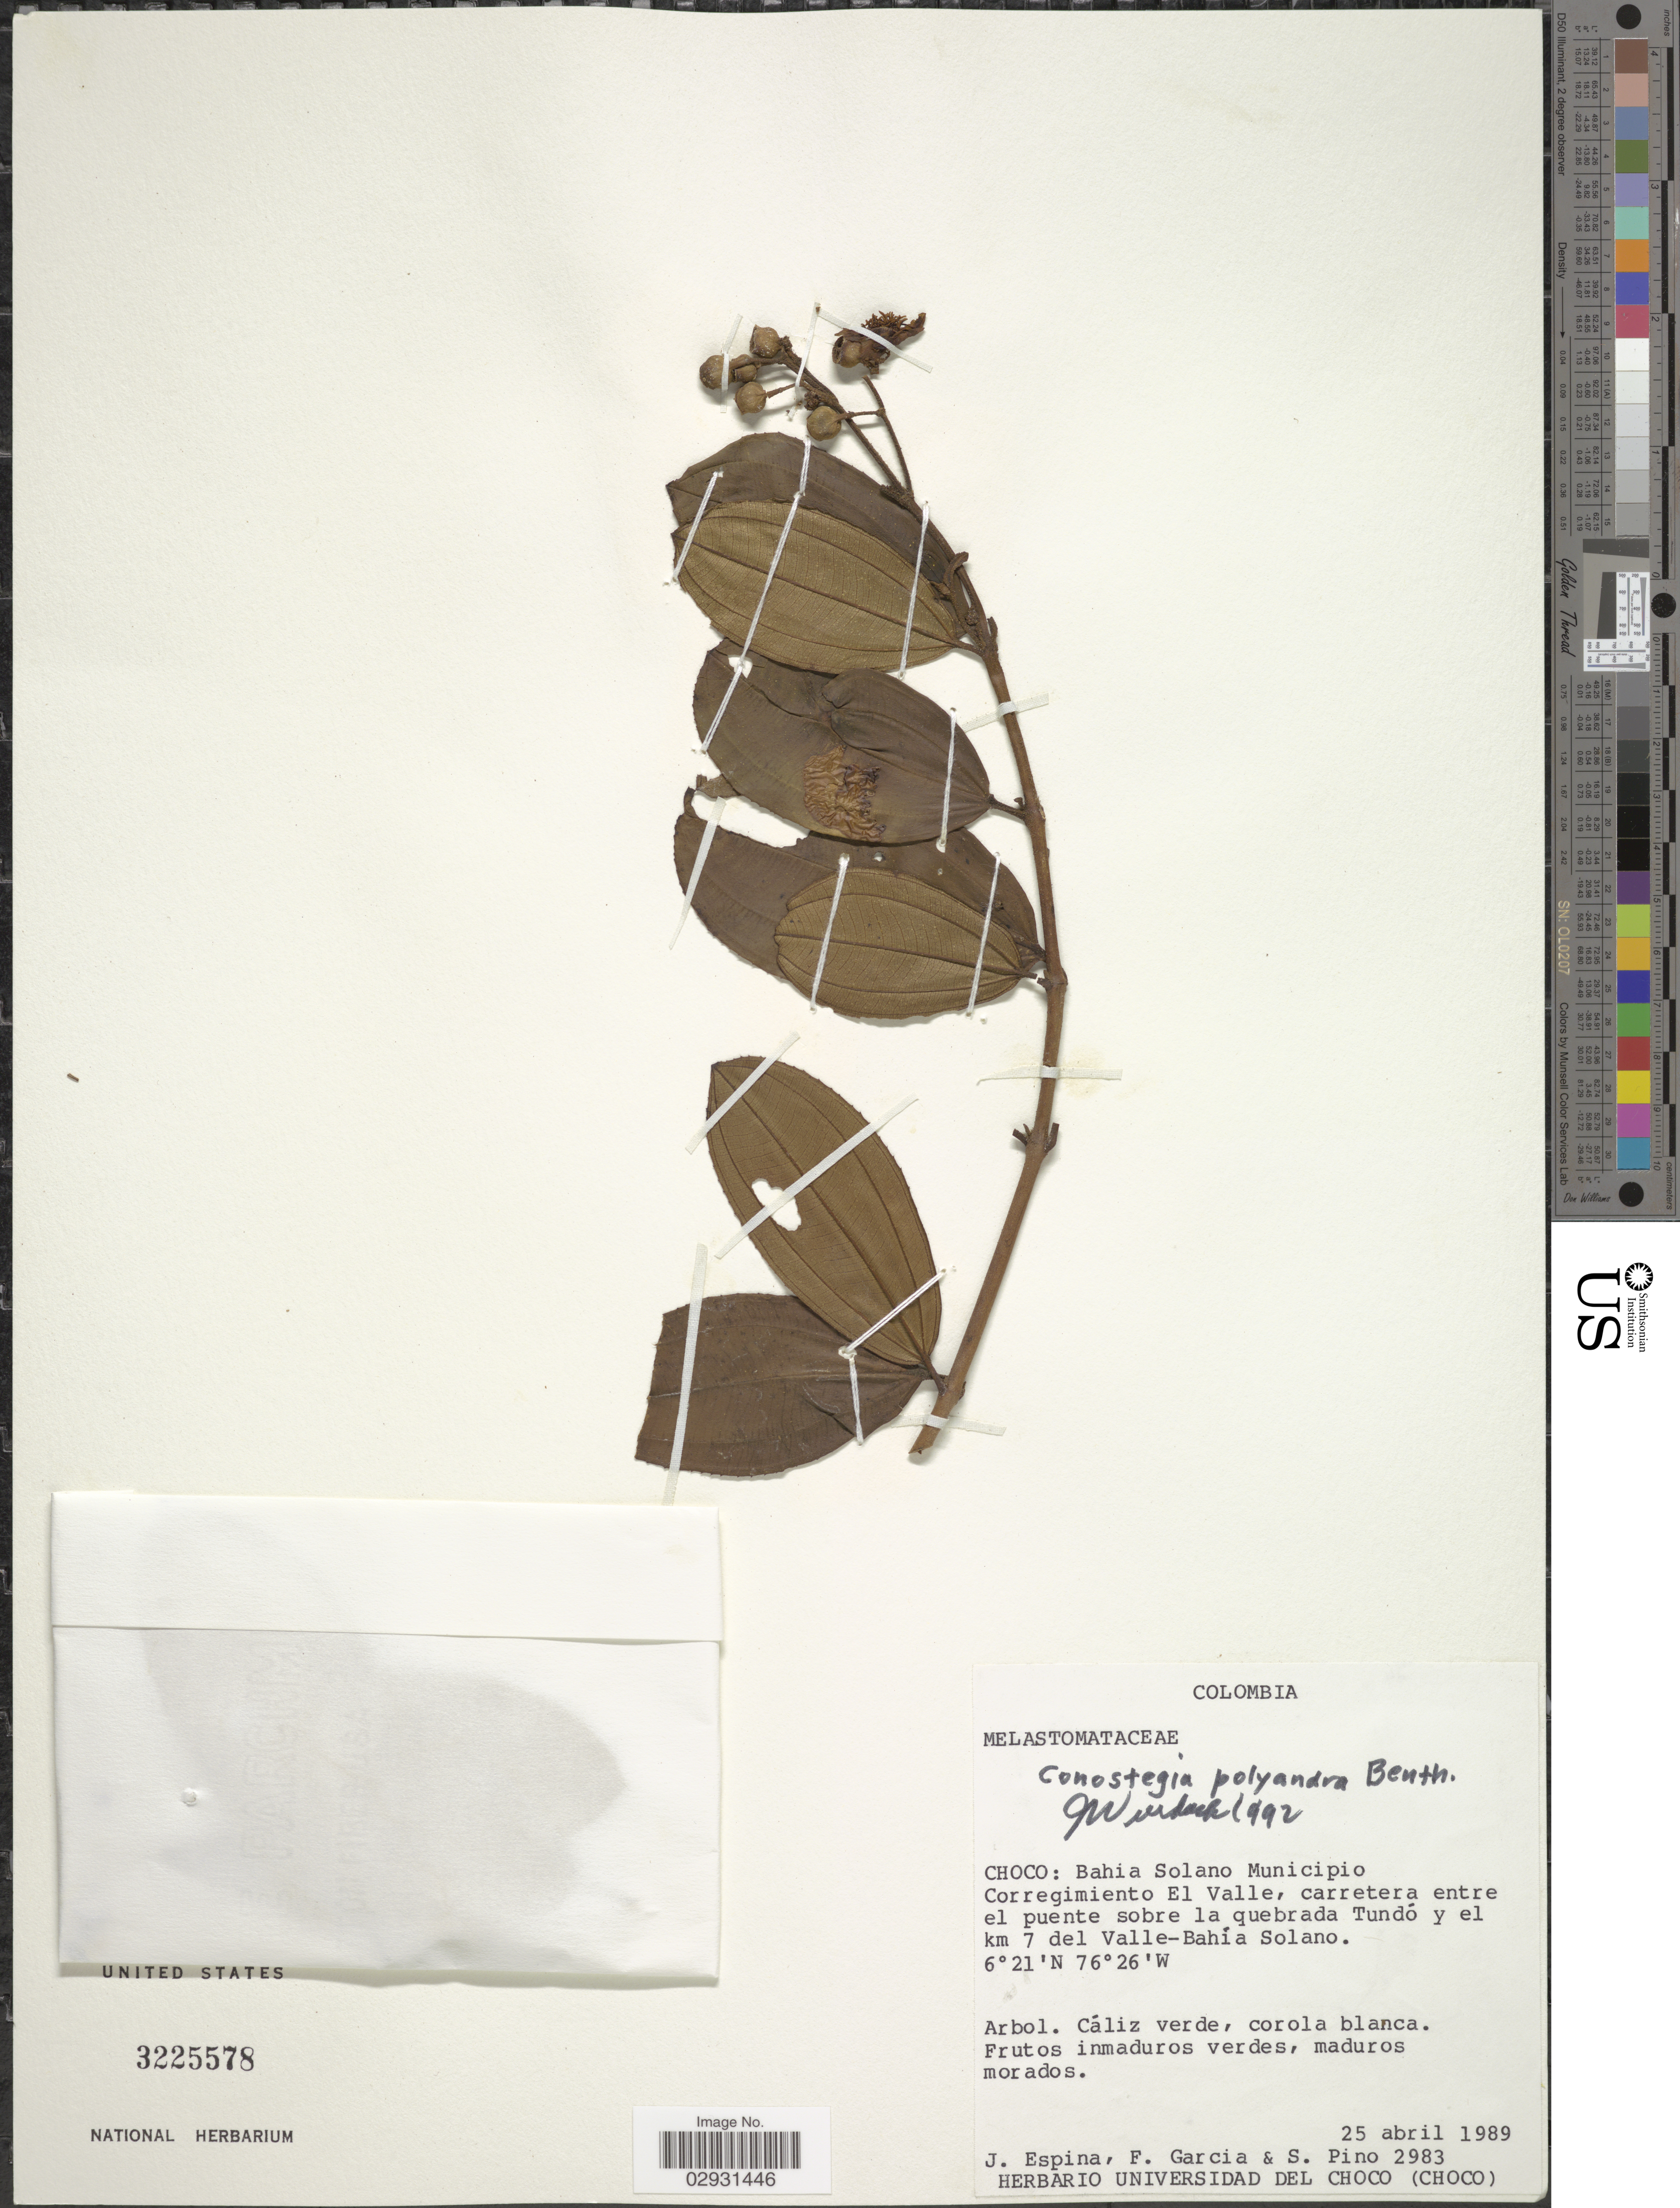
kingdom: Plantae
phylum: Tracheophyta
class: Magnoliopsida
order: Myrtales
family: Melastomataceae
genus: Conostegia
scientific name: Conostegia polyandra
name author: Benth.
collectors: J. Espina, F. Garcia & S. Pino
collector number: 2983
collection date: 1989-04-25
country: Colombia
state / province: Chocó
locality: Bahia Solano Municipio. Corregimiento El Valle, carretera entre el puente sobre la quebrda Tundó y el km 7 del Valle-Bahía Solano.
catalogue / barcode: US 3225578